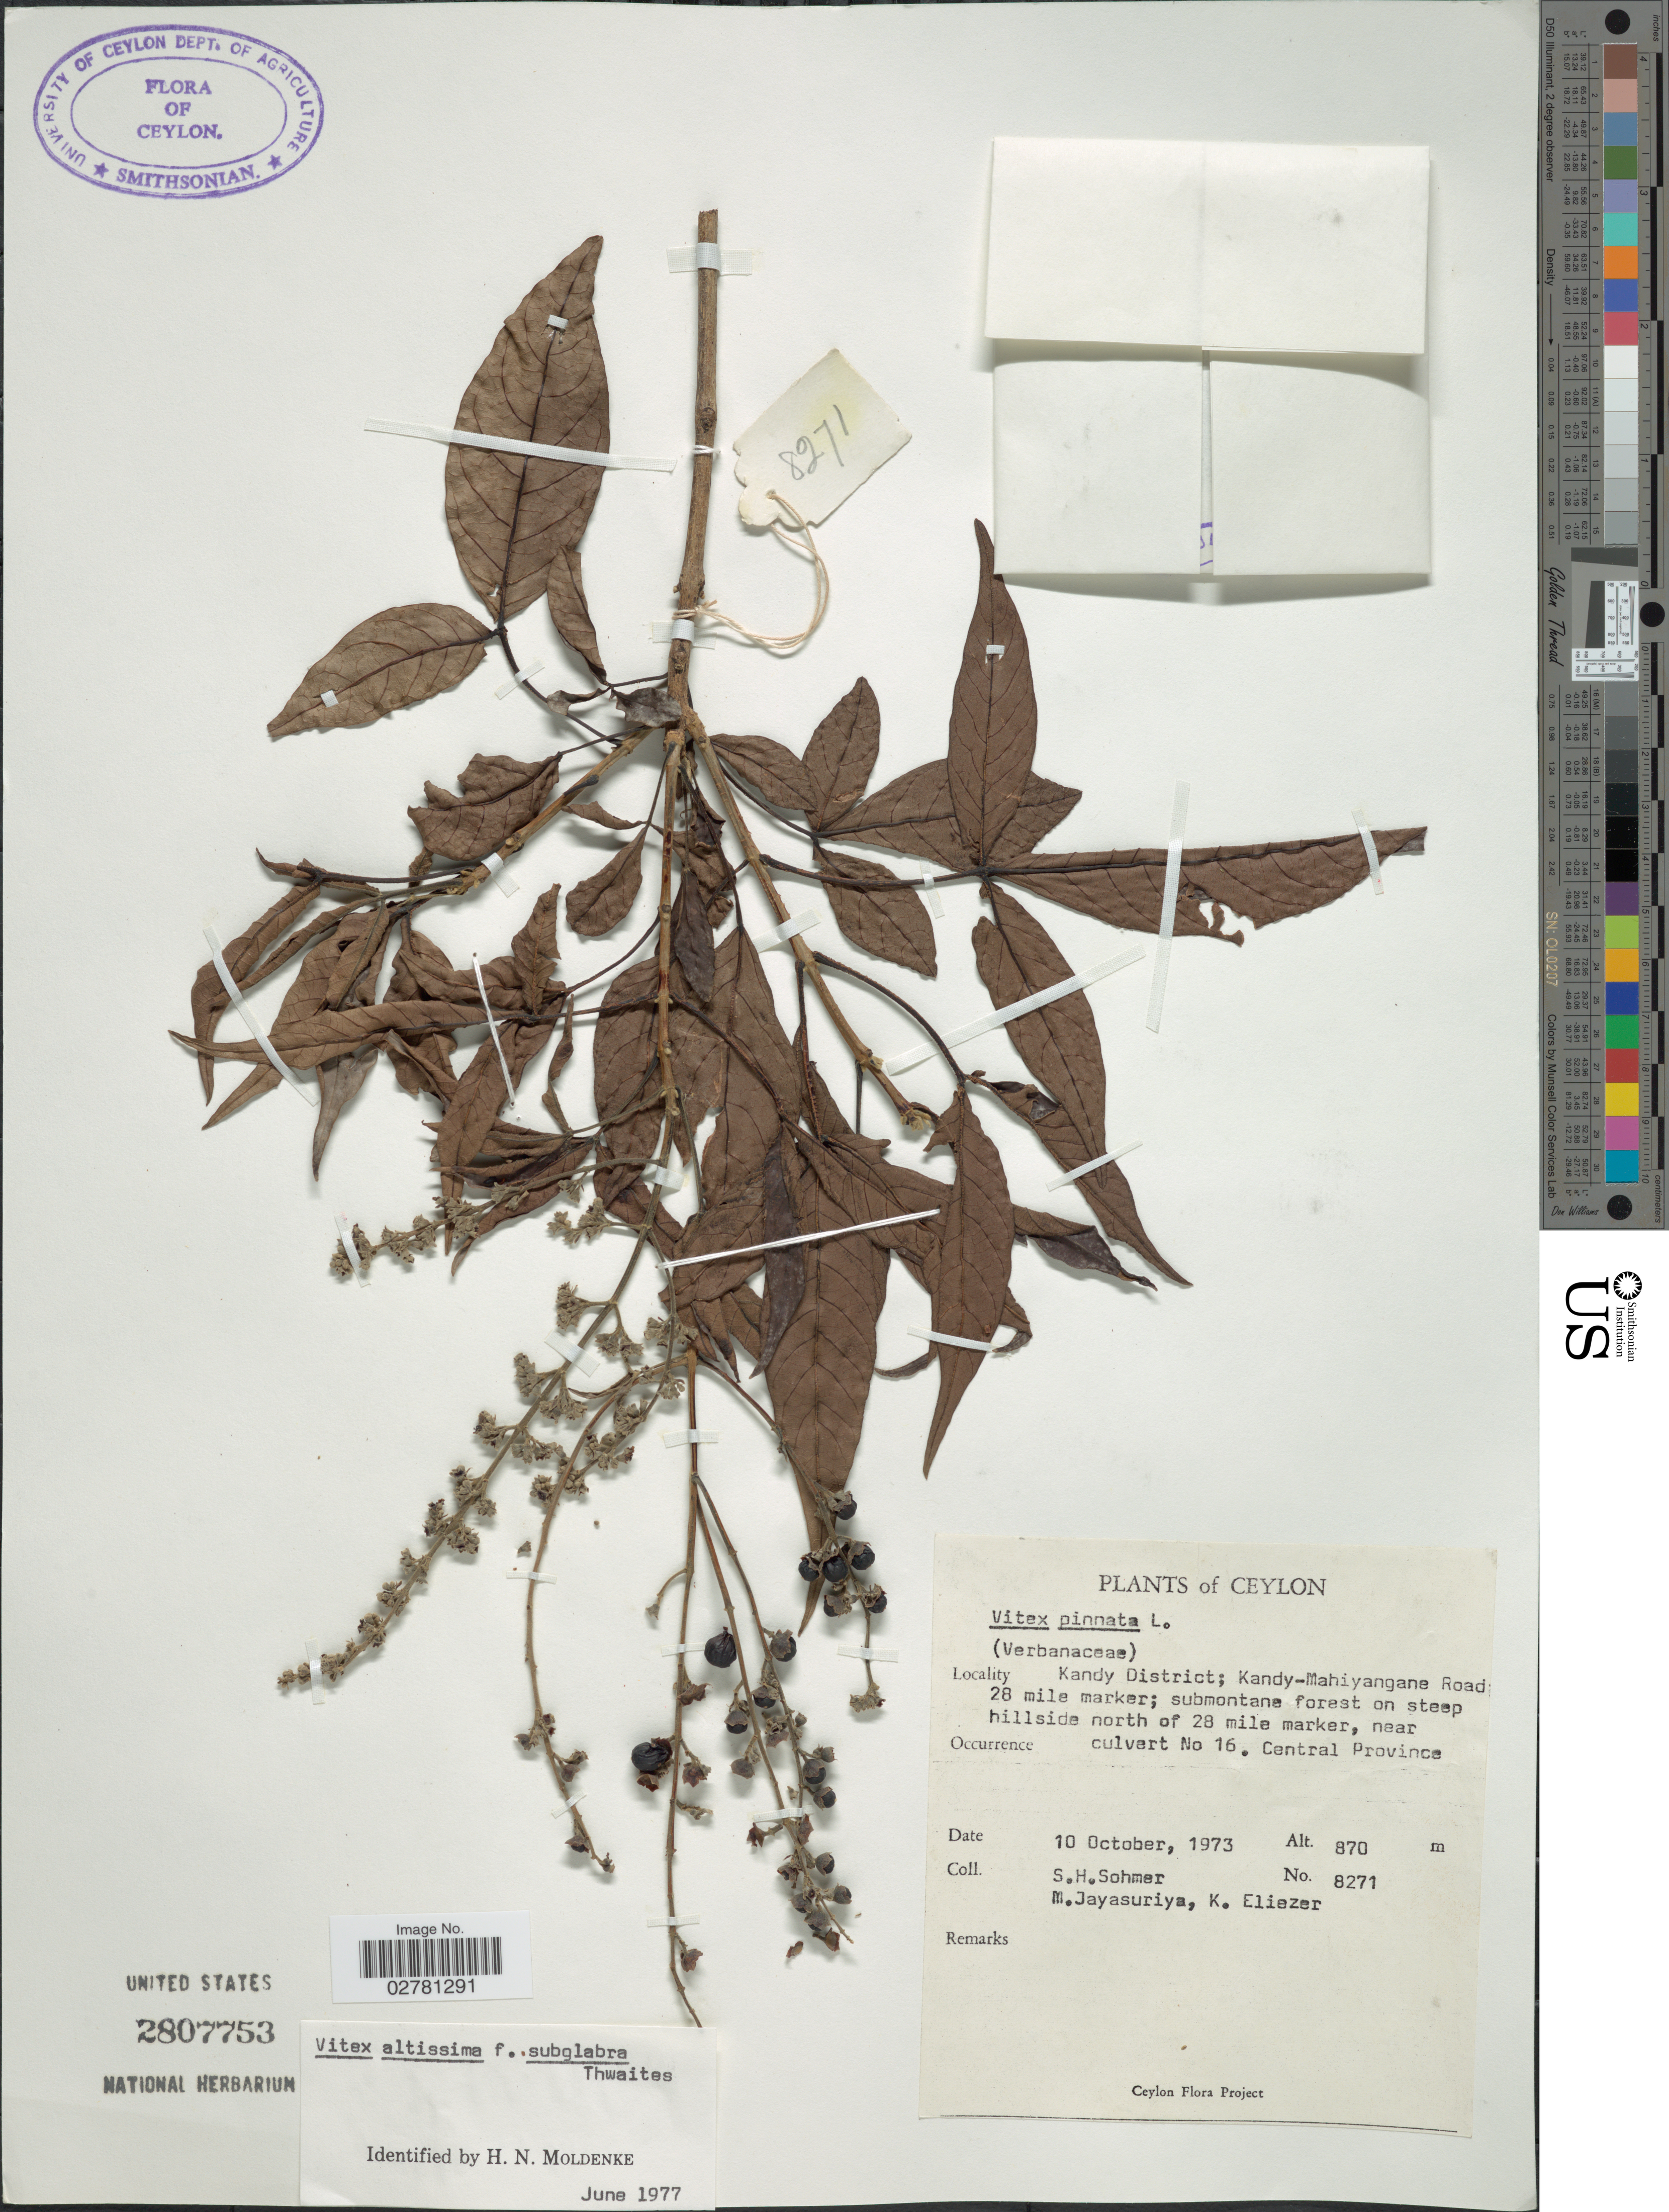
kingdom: Plantae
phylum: Tracheophyta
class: Magnoliopsida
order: Lamiales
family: Lamiaceae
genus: Vitex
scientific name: Vitex altissima f. subglabra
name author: C.B. Clarke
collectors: S. H. Sohmer, M. Jayasuriya & K. Eliezer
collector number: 8271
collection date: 1973-10-10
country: Sri Lanka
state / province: Central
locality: Ceylon. Kandy District; Kandy-Mahiyangane Road 28 mile marker; submontane forest on steep hillside north of 28 mile marker, near culvert No 16.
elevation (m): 870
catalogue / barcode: US 2807753